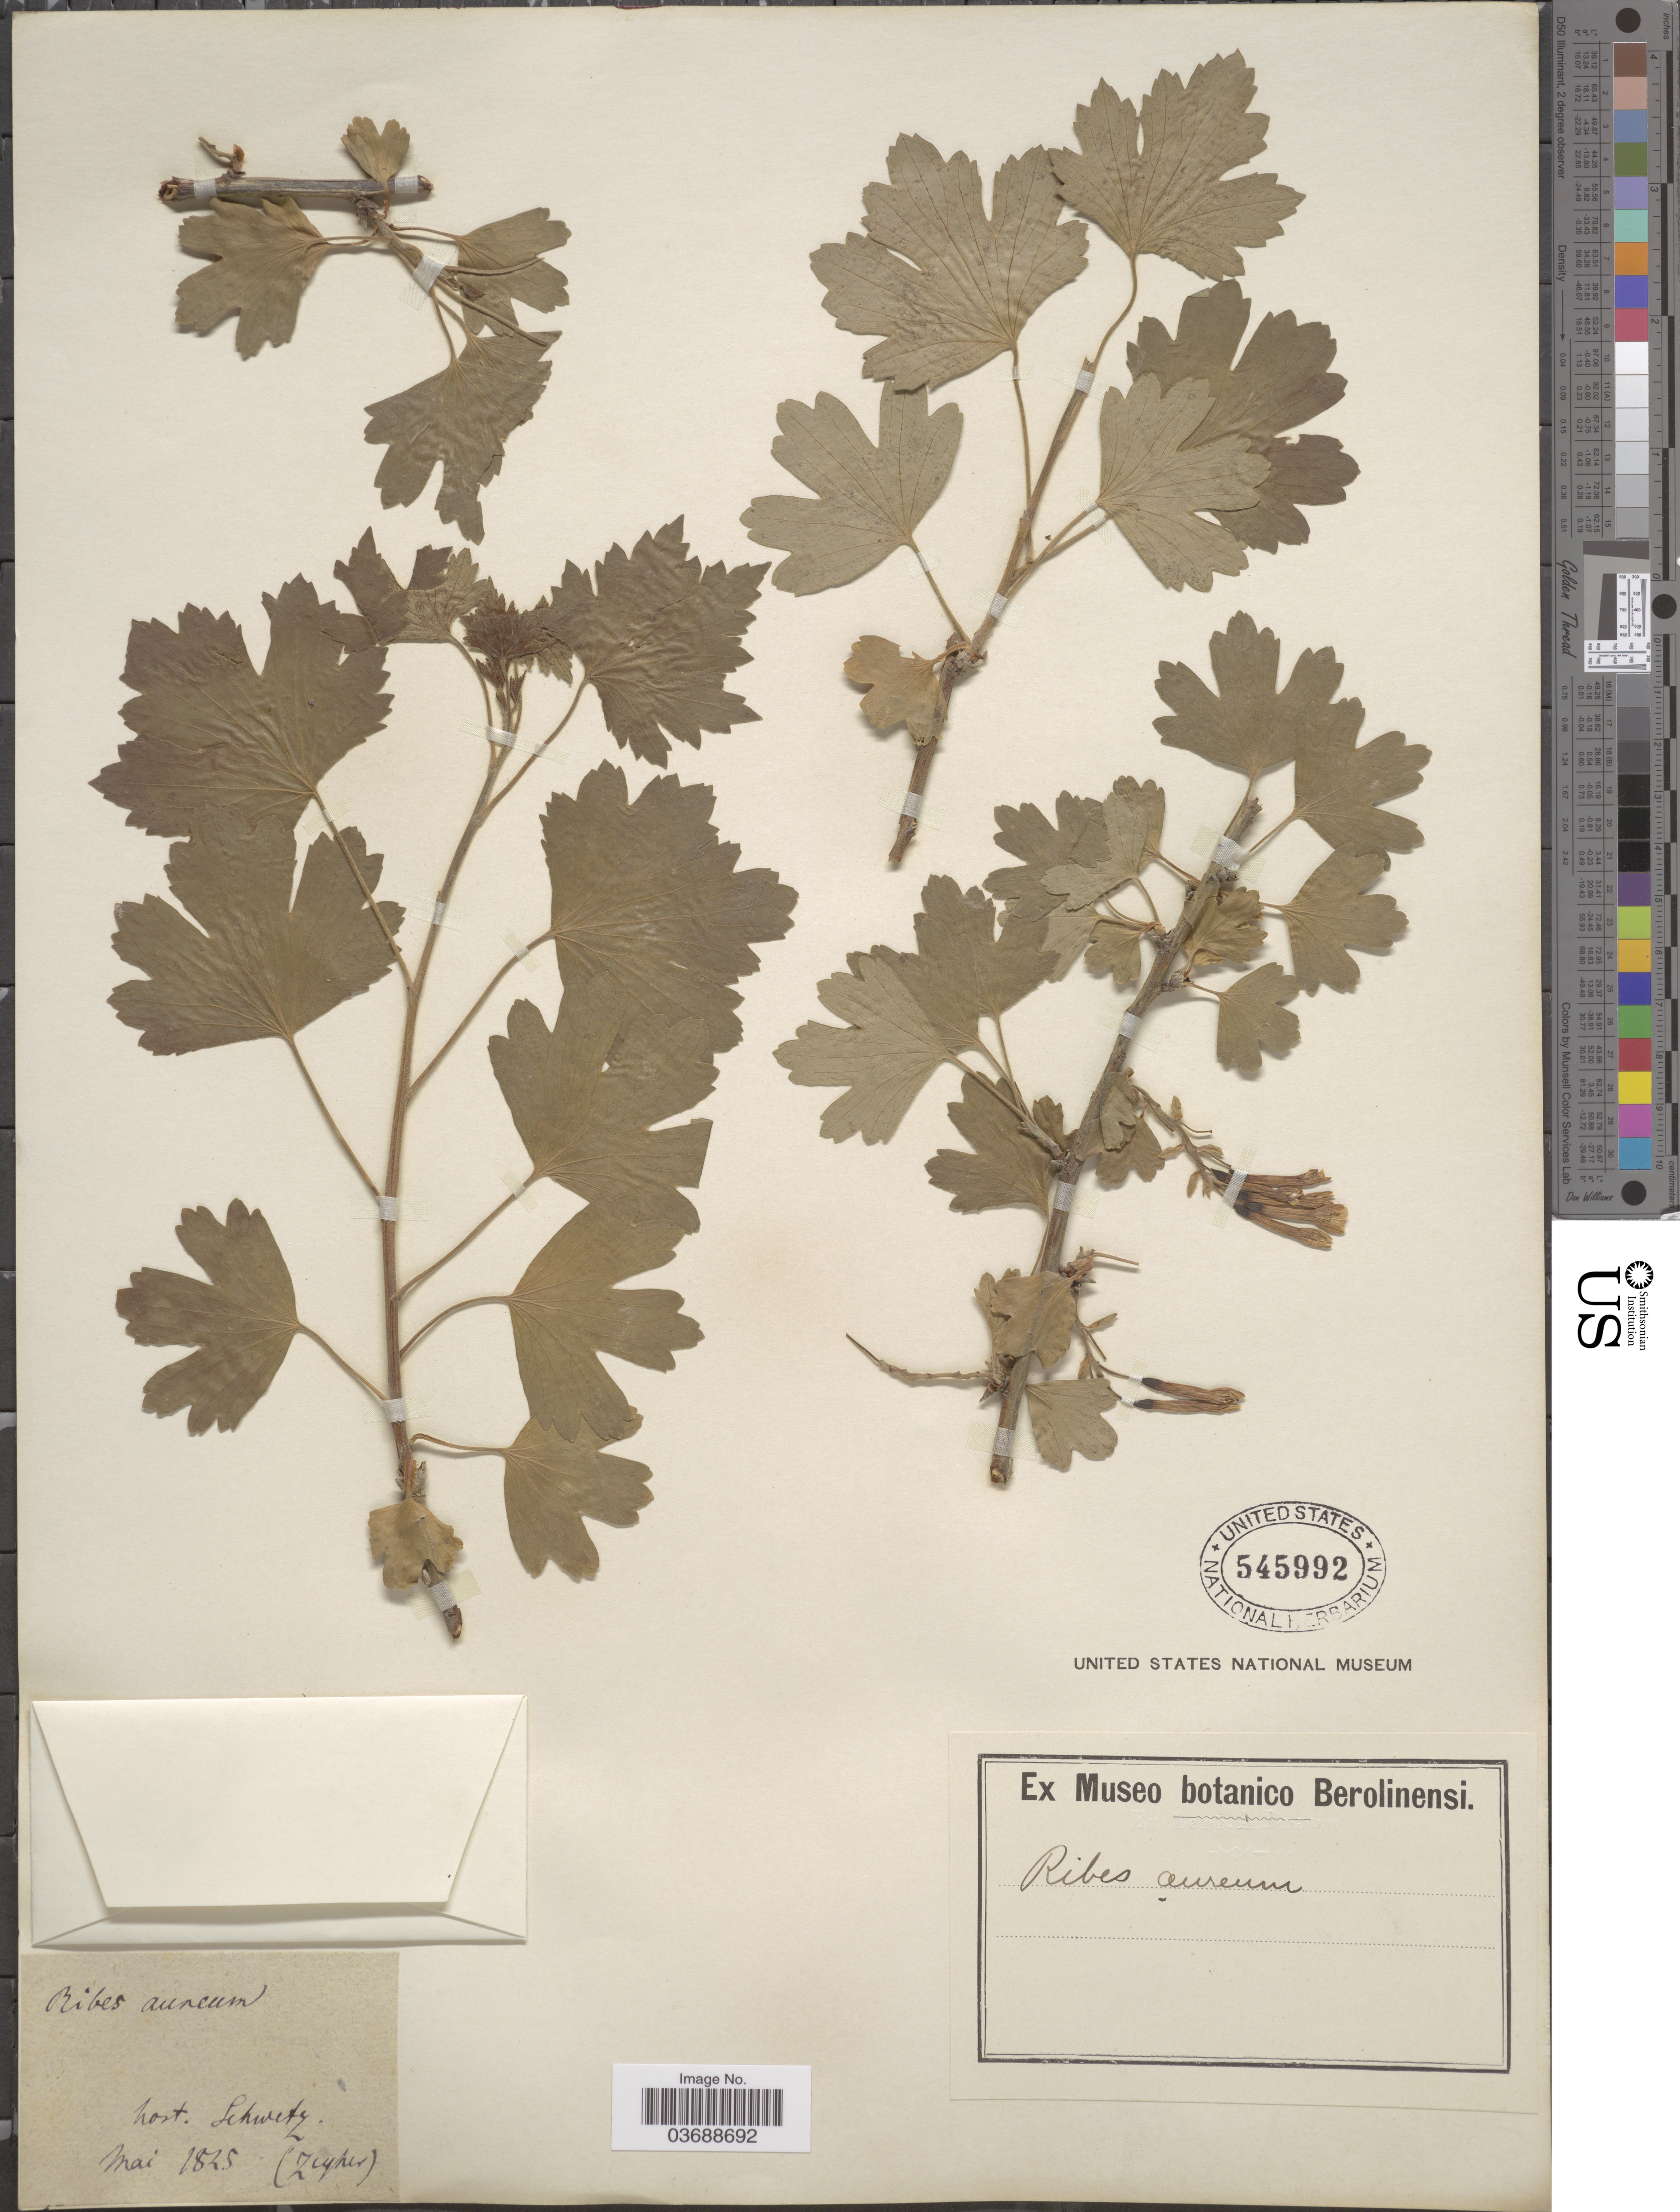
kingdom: Plantae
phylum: Tracheophyta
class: Magnoliopsida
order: Saxifragales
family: Grossulariaceae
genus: Ribes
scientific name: Ribes odoratum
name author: H.L. Wendl.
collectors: -. Zeyher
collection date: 1825-05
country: Poland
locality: Hort. Schwetz.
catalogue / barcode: US 545992